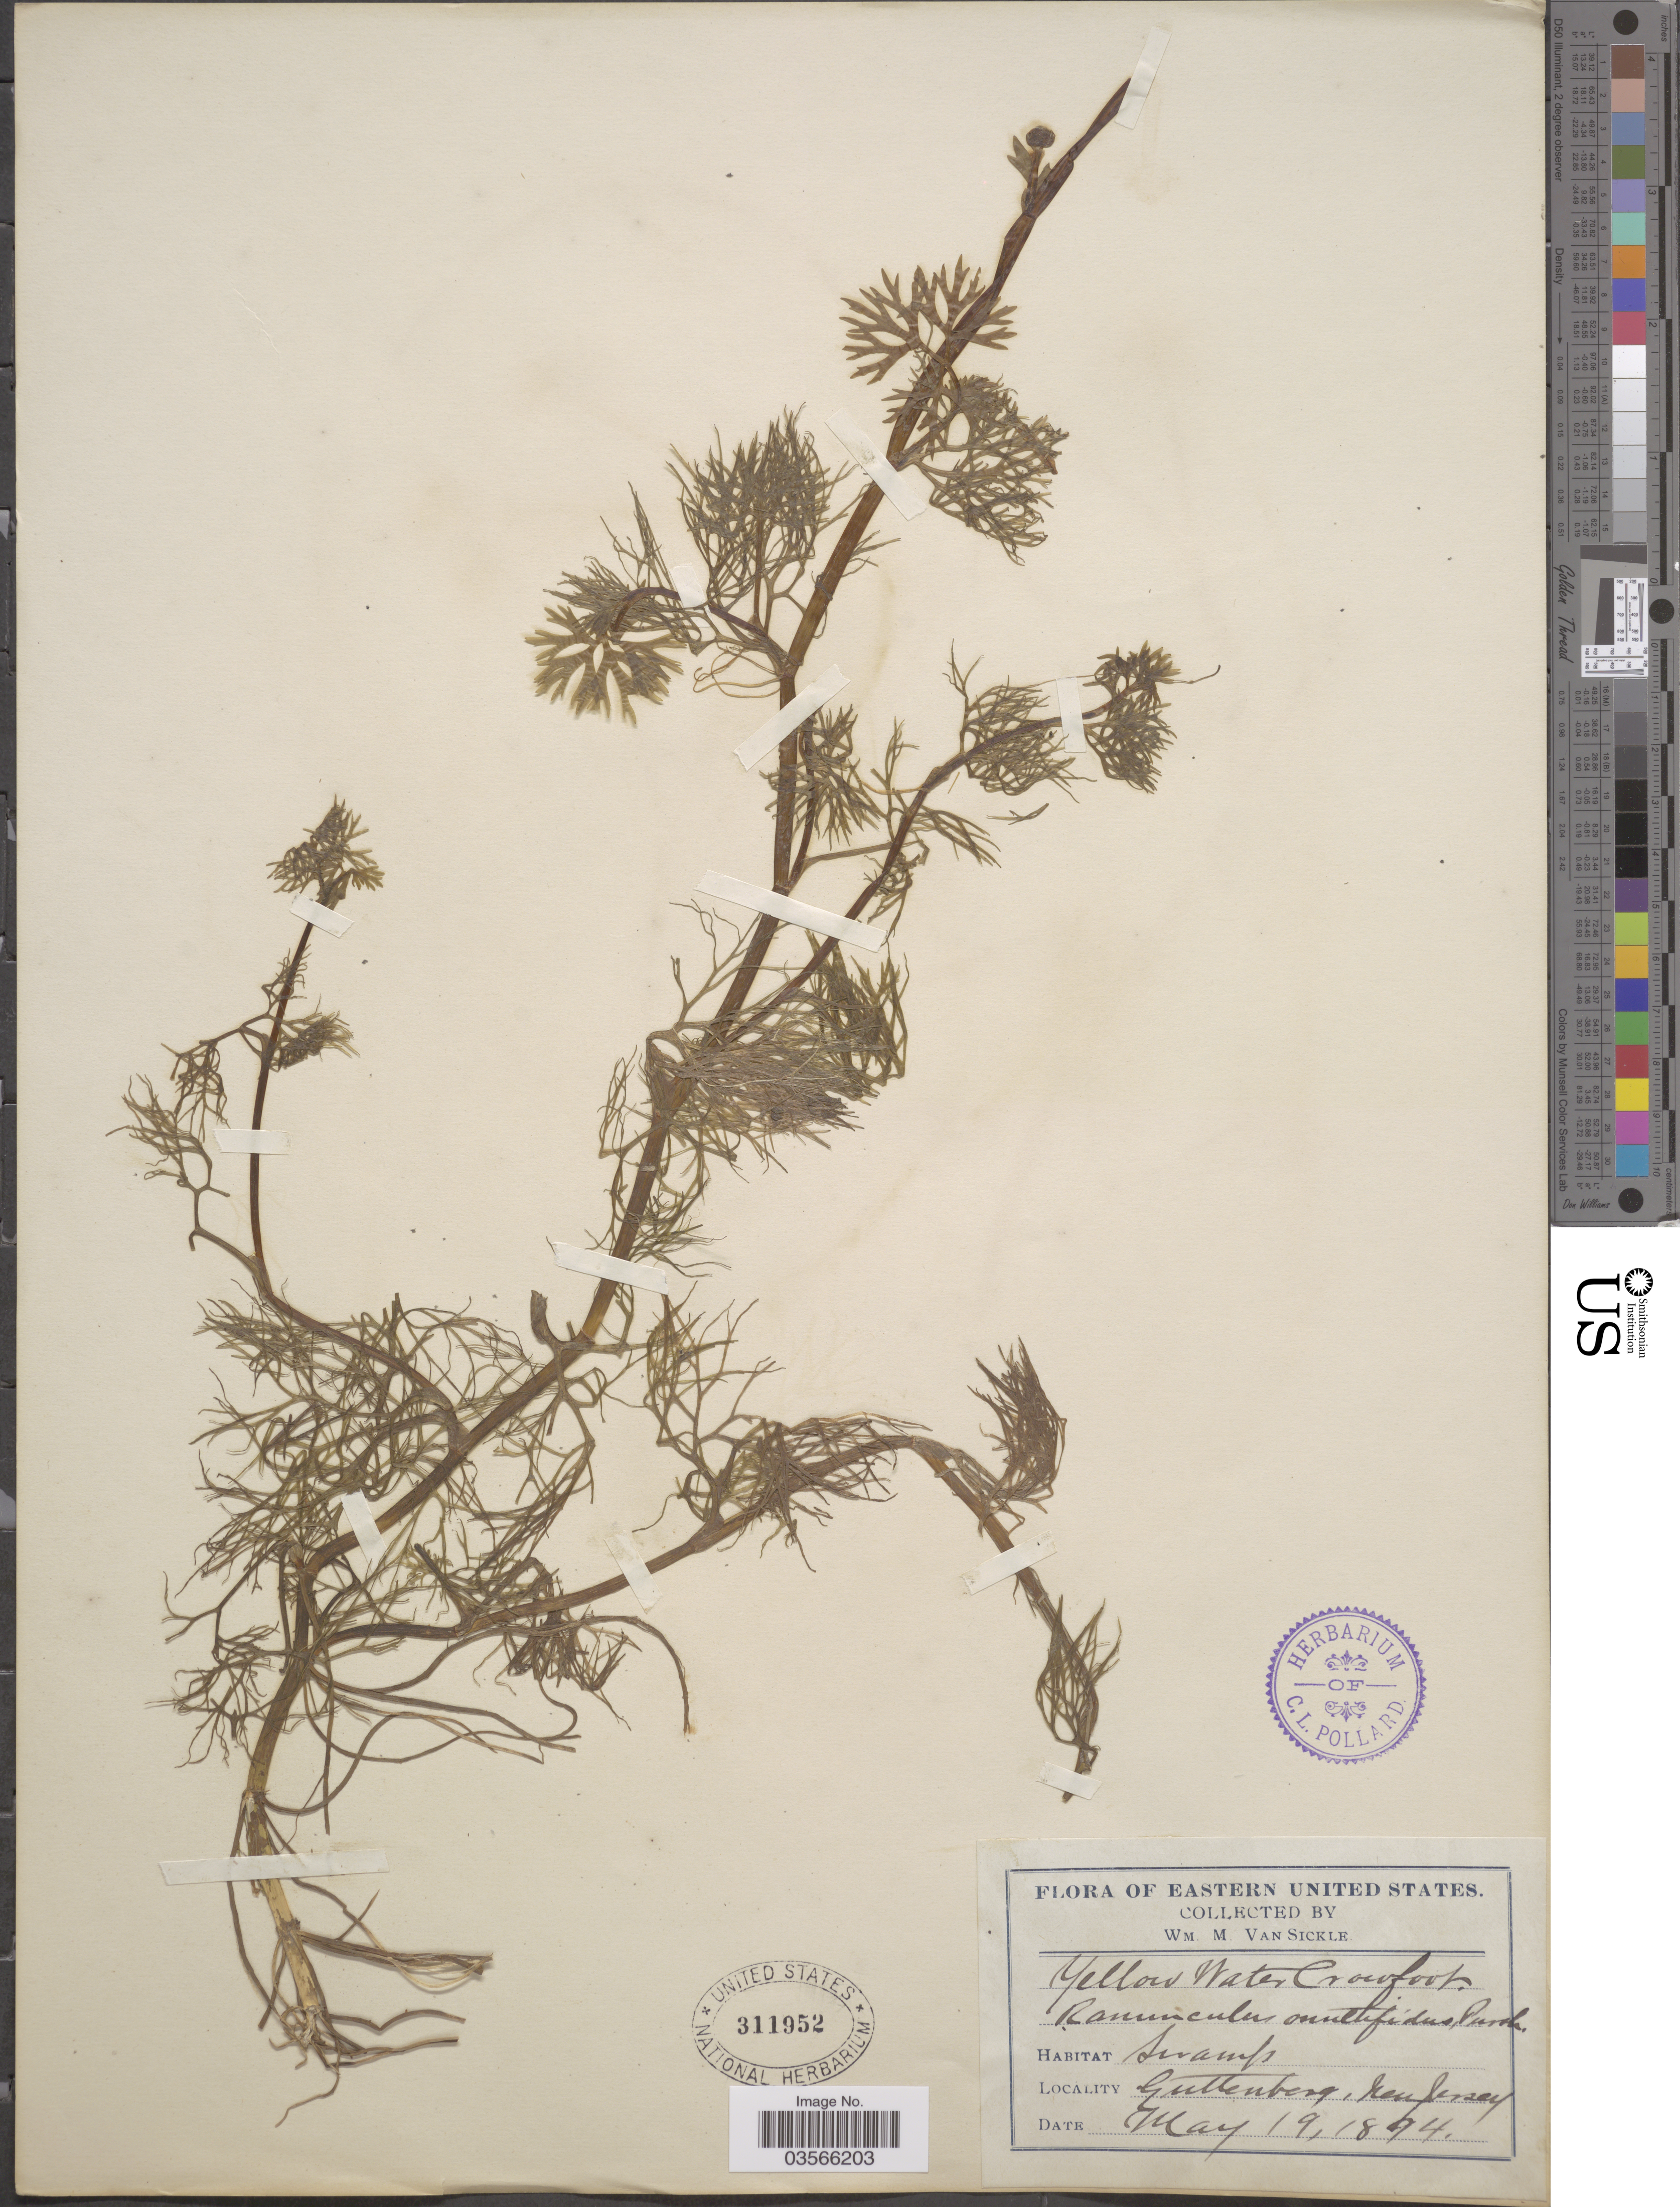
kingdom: Plantae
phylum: Tracheophyta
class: Magnoliopsida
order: Ranunculales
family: Ranunculaceae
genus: Ranunculus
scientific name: Ranunculus flabellaris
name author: Raf.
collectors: W. M. Van Sickle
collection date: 1894-05-19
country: United States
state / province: New Jersey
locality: Eastern United States. Guttenberg.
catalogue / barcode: US 311952